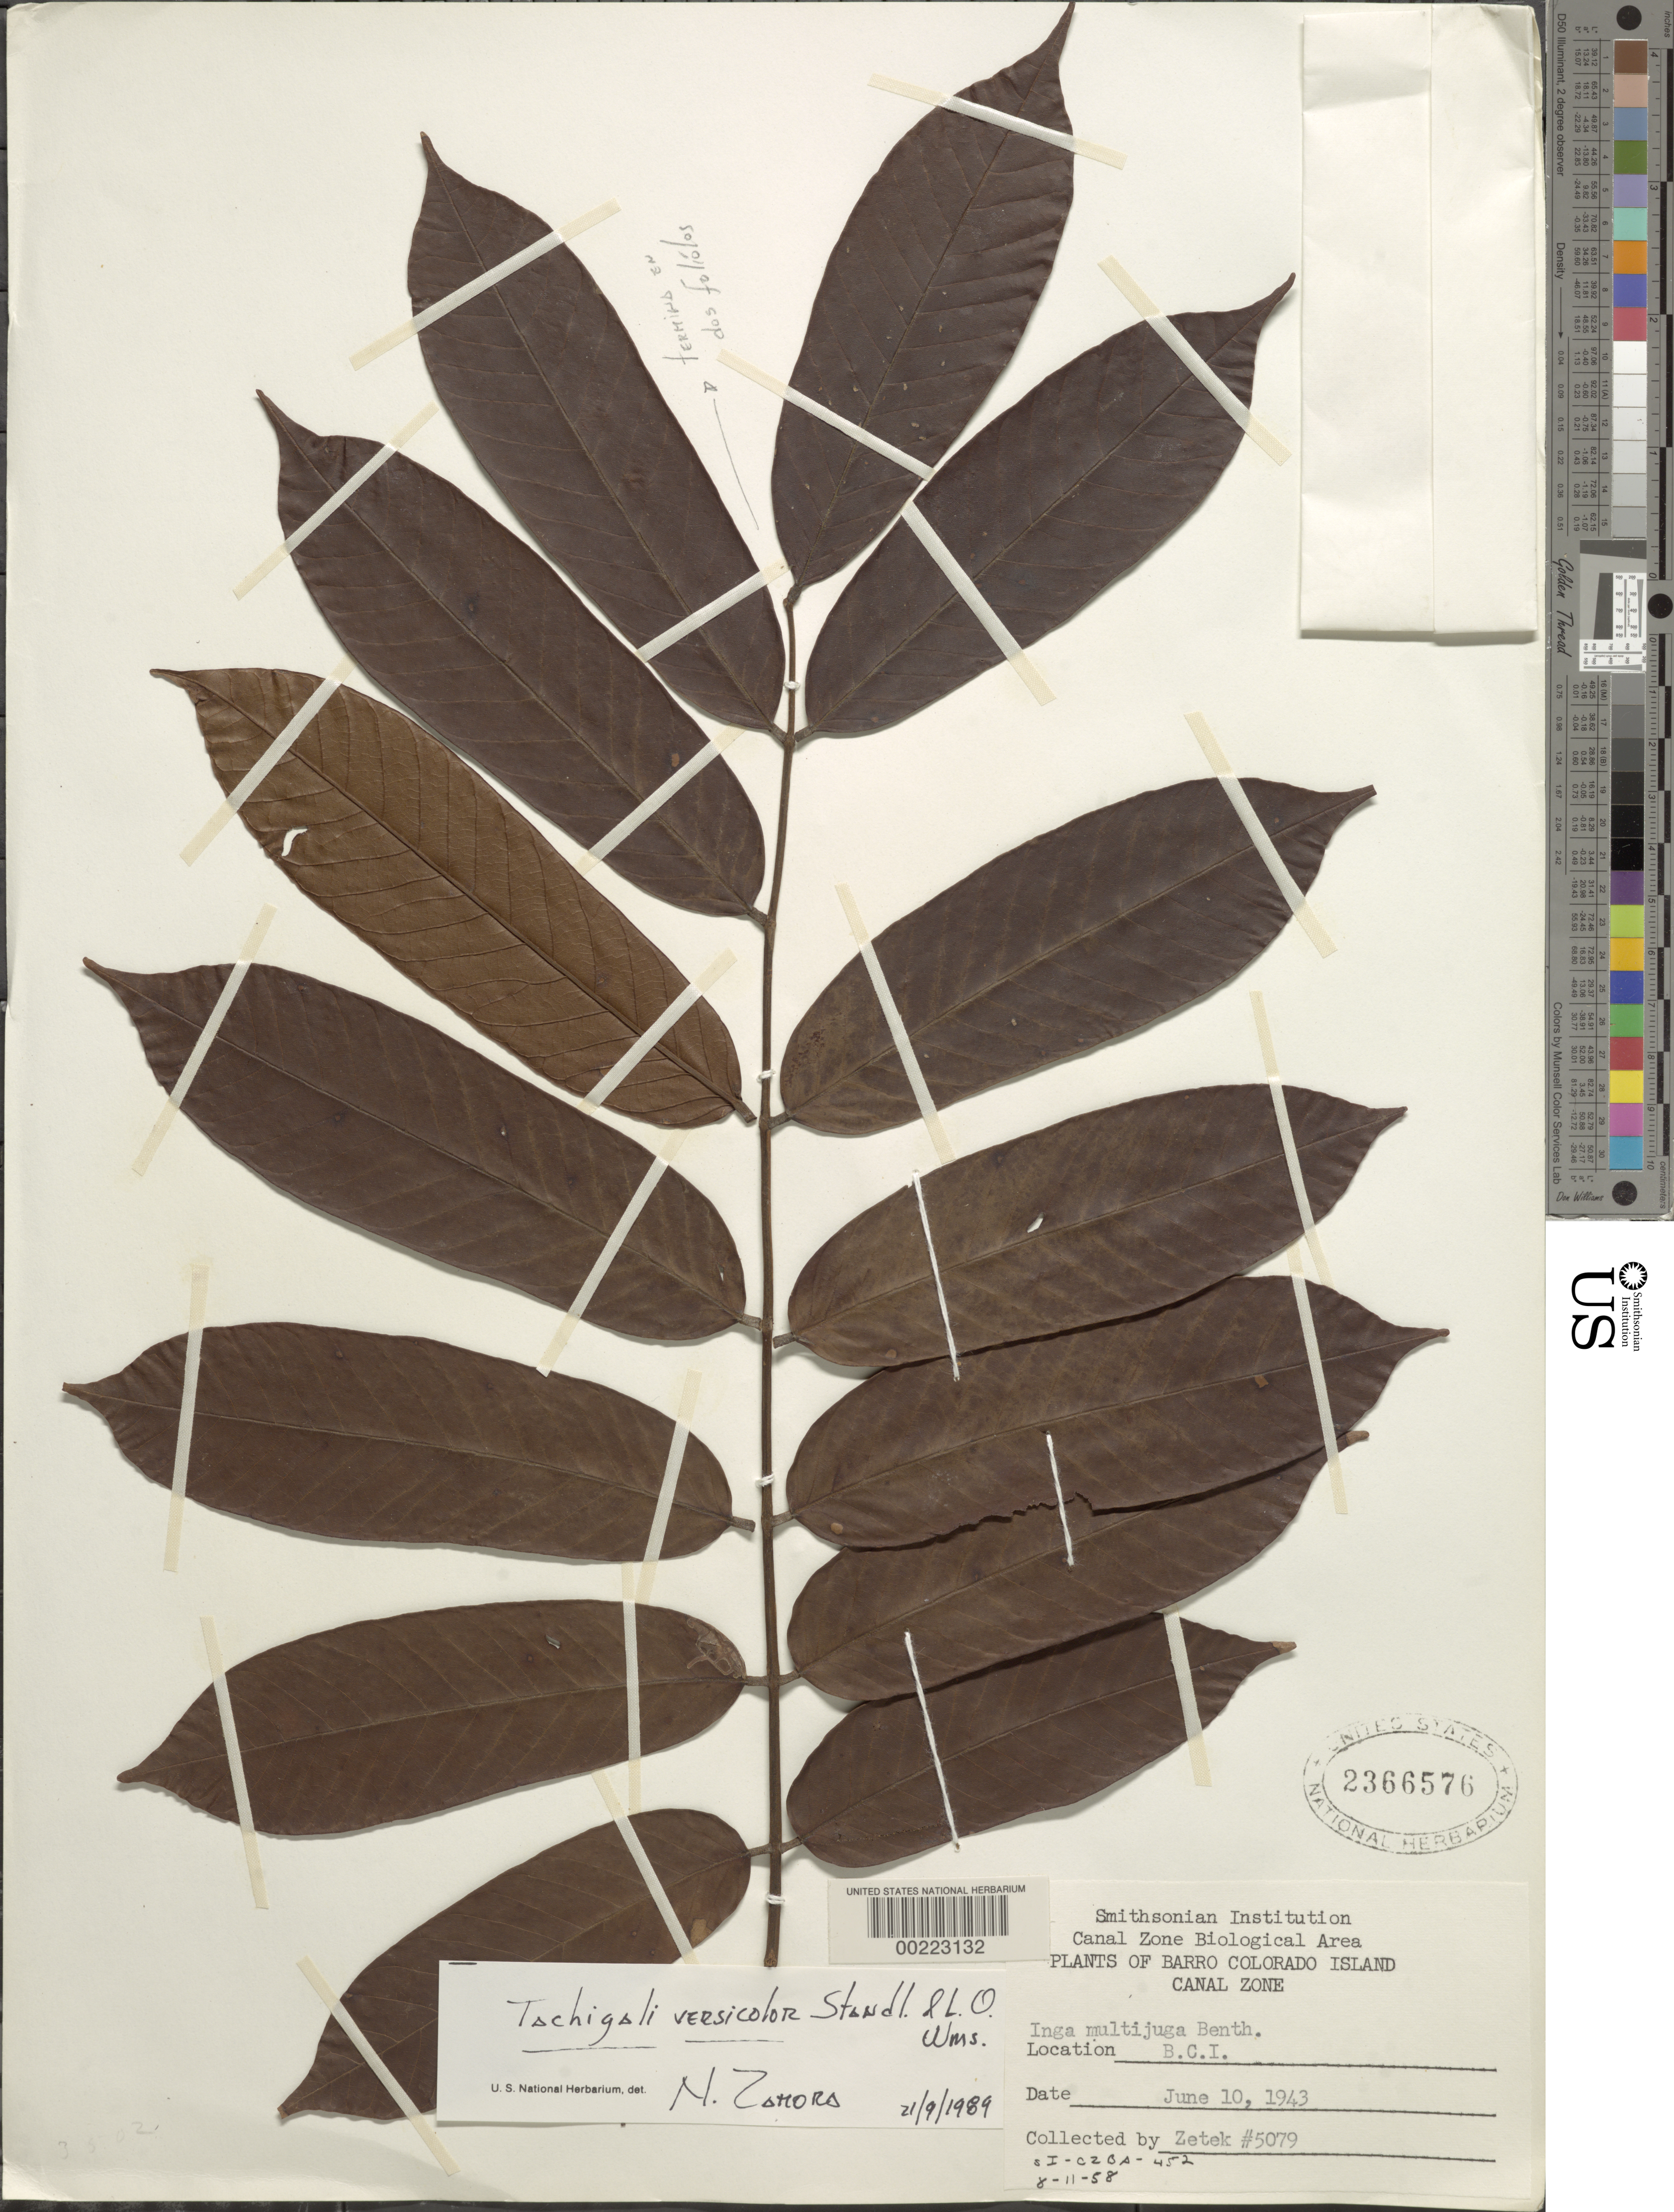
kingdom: Plantae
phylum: Tracheophyta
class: Magnoliopsida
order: Fabales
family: Fabaceae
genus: Tachigali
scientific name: Tachigali versicolor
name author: Standl. & L.O. Williams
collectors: -. Zetek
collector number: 5079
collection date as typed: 10 Jun 1943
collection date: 1943-06-10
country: Panama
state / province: Panamá Oeste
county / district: Canal Zone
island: Barro Colorado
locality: Barro Colorado I.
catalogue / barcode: US 2366576